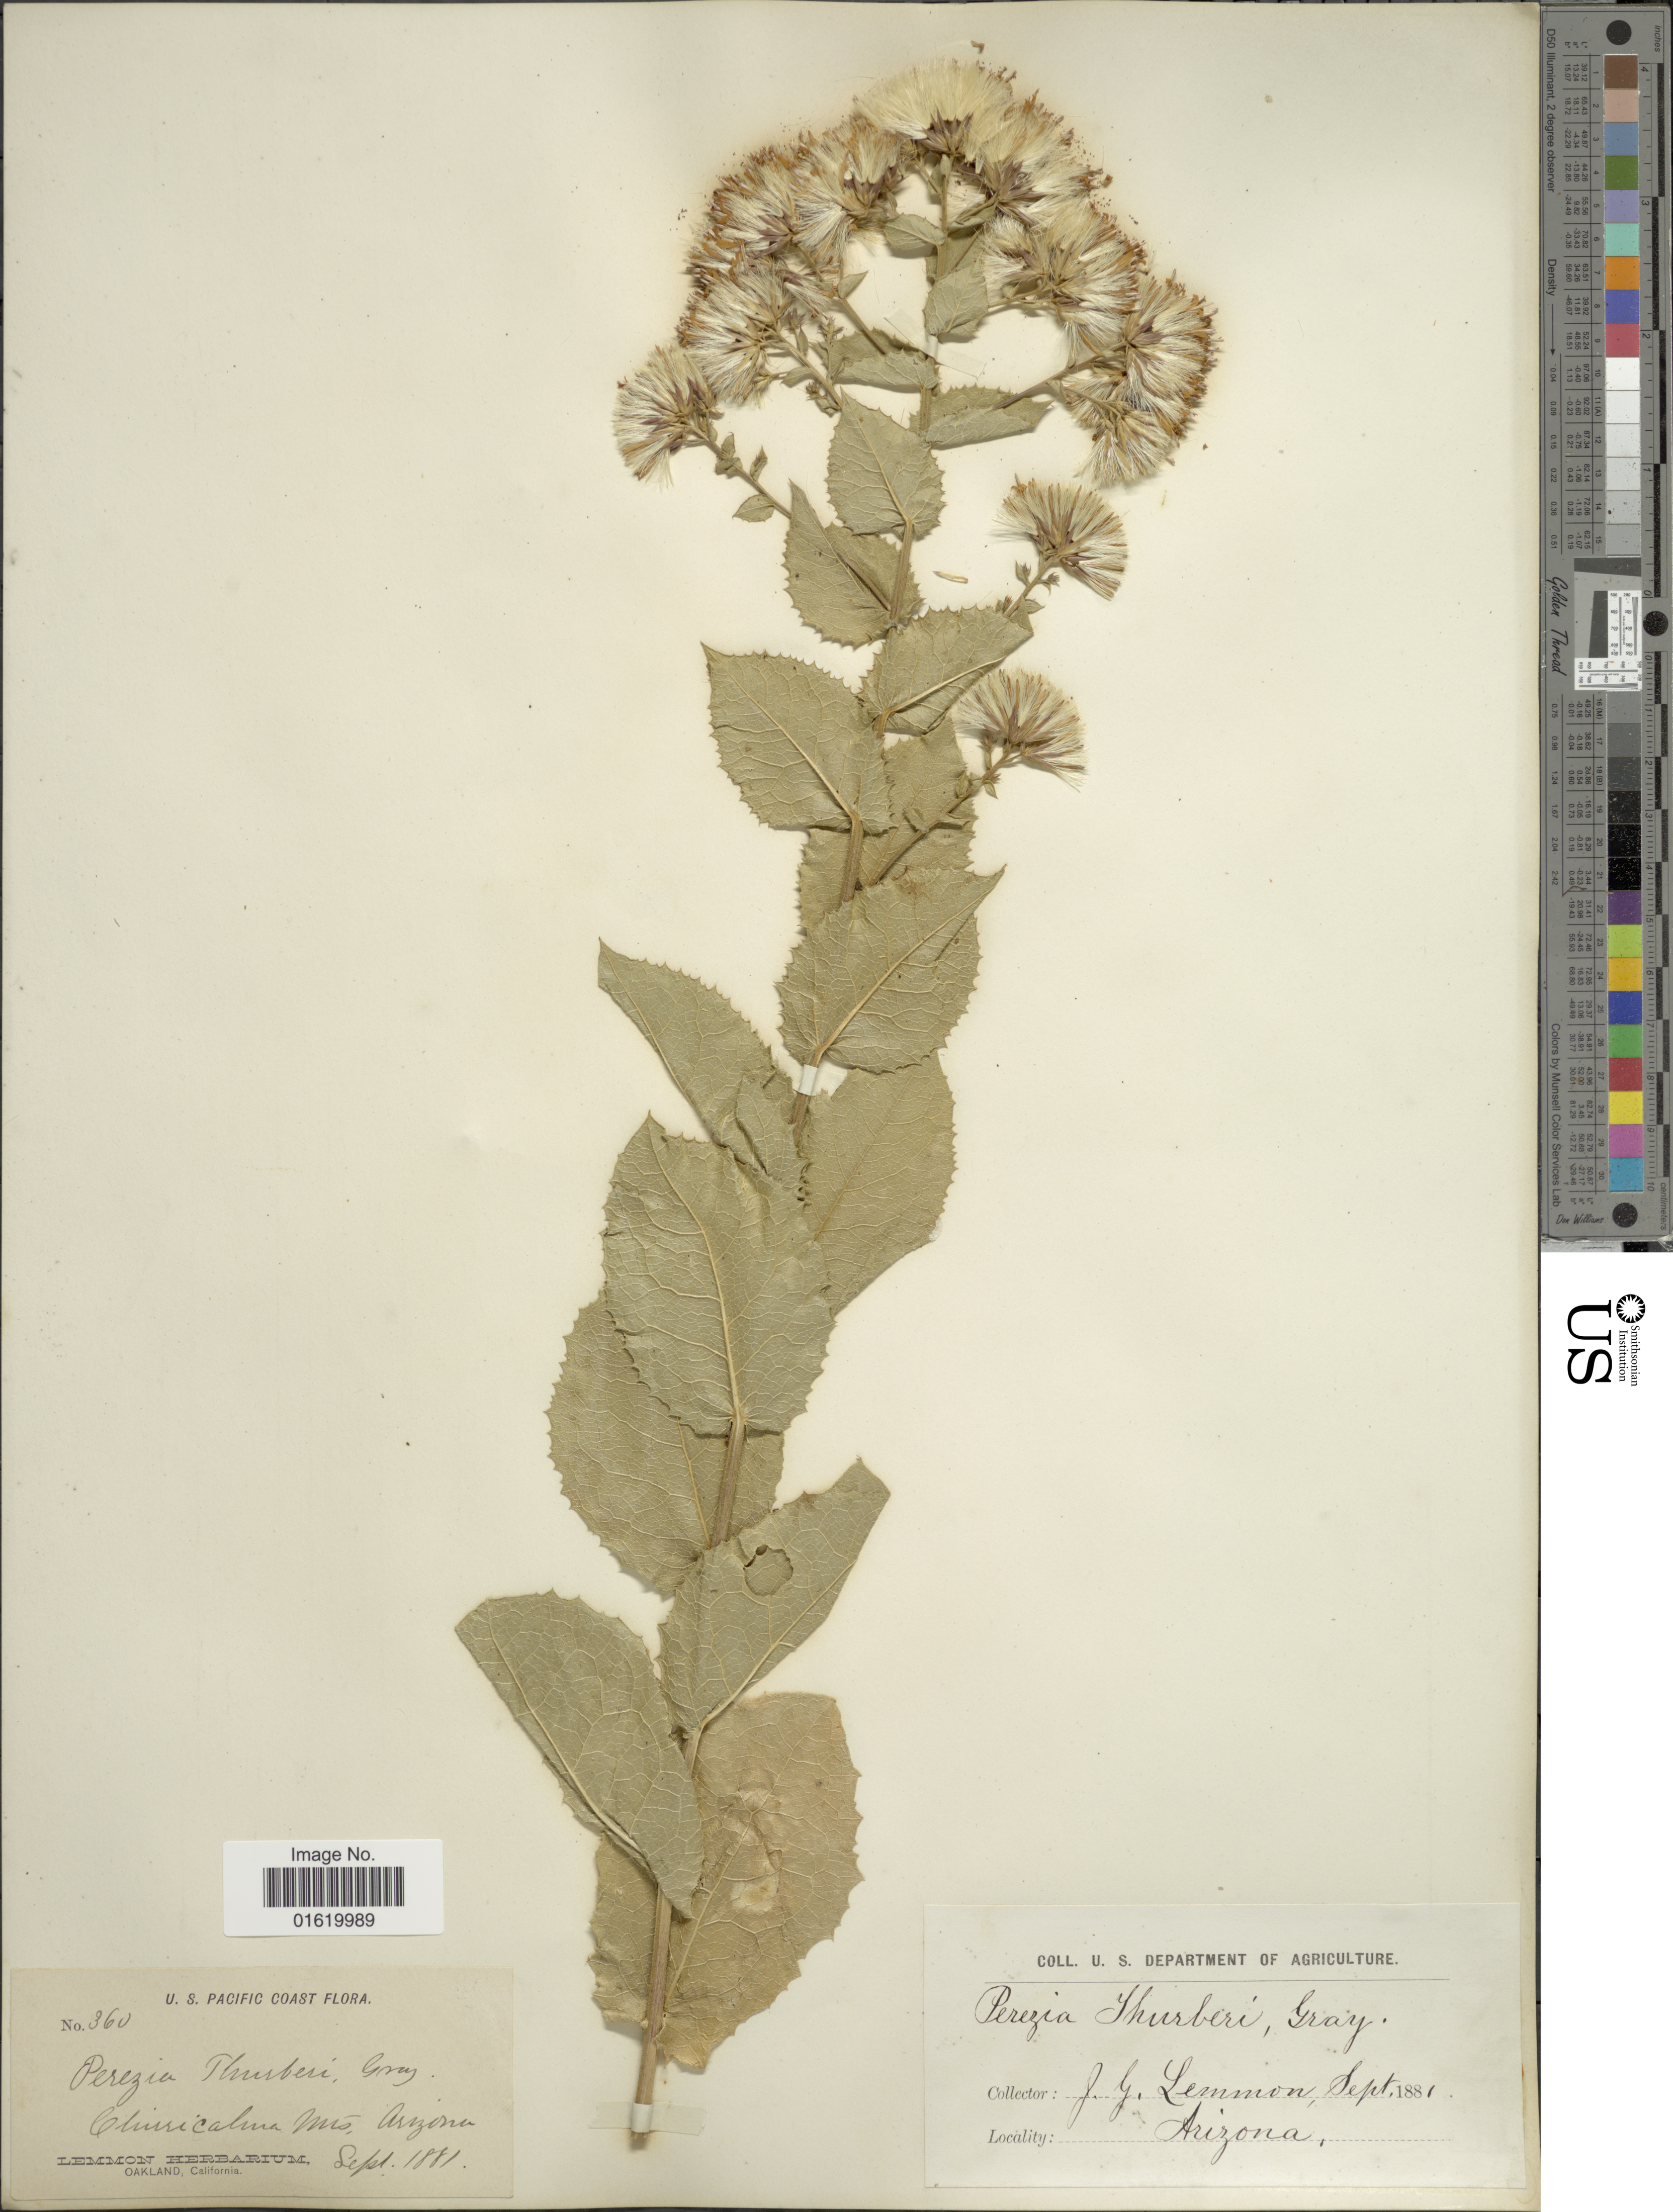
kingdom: Plantae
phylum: Tracheophyta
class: Magnoliopsida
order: Asterales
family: Asteraceae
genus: Acourtia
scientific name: Acourtia mexicana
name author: (Lag. ex D. Don) H. Rob.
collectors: J. Lemmon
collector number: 360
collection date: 1881-09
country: United States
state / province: Arizona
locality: Chiricahua Mts.